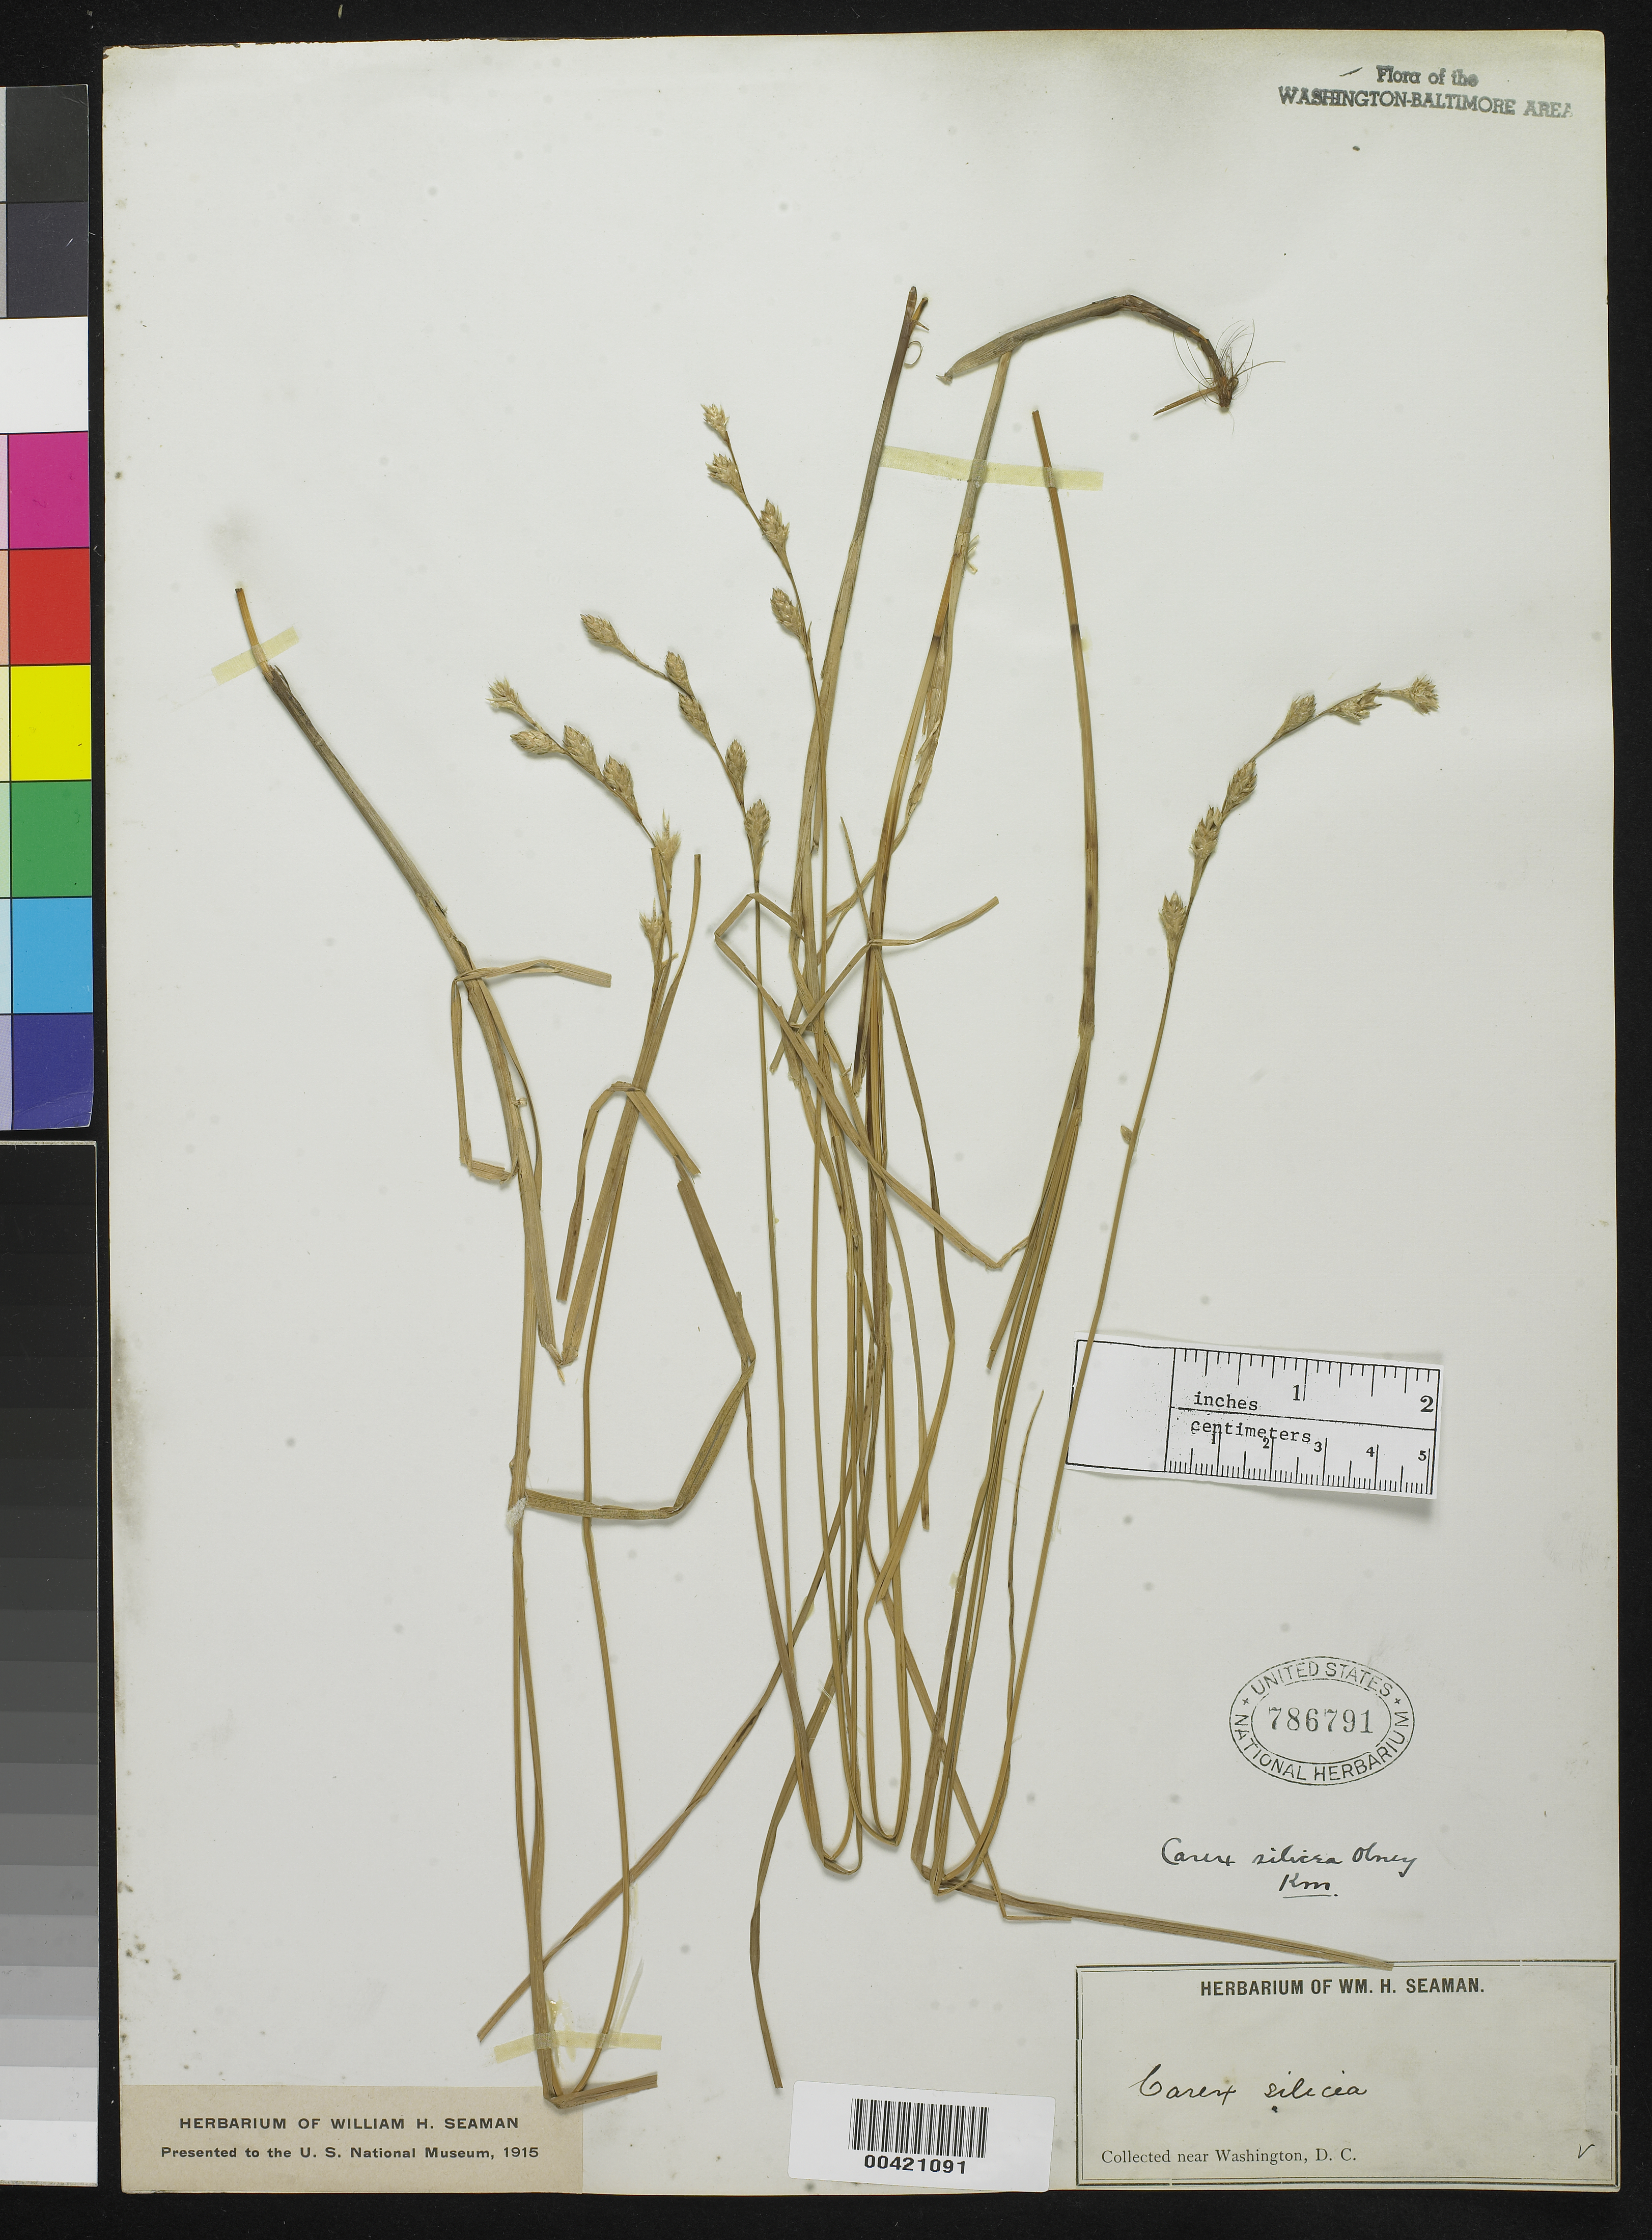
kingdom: Plantae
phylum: Tracheophyta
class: Liliopsida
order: Poales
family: Cyperaceae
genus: Carex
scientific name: Carex silicea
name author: Olney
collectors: W. Seaman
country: United States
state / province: District of Columbia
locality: Washington DC Area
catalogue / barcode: US 786791